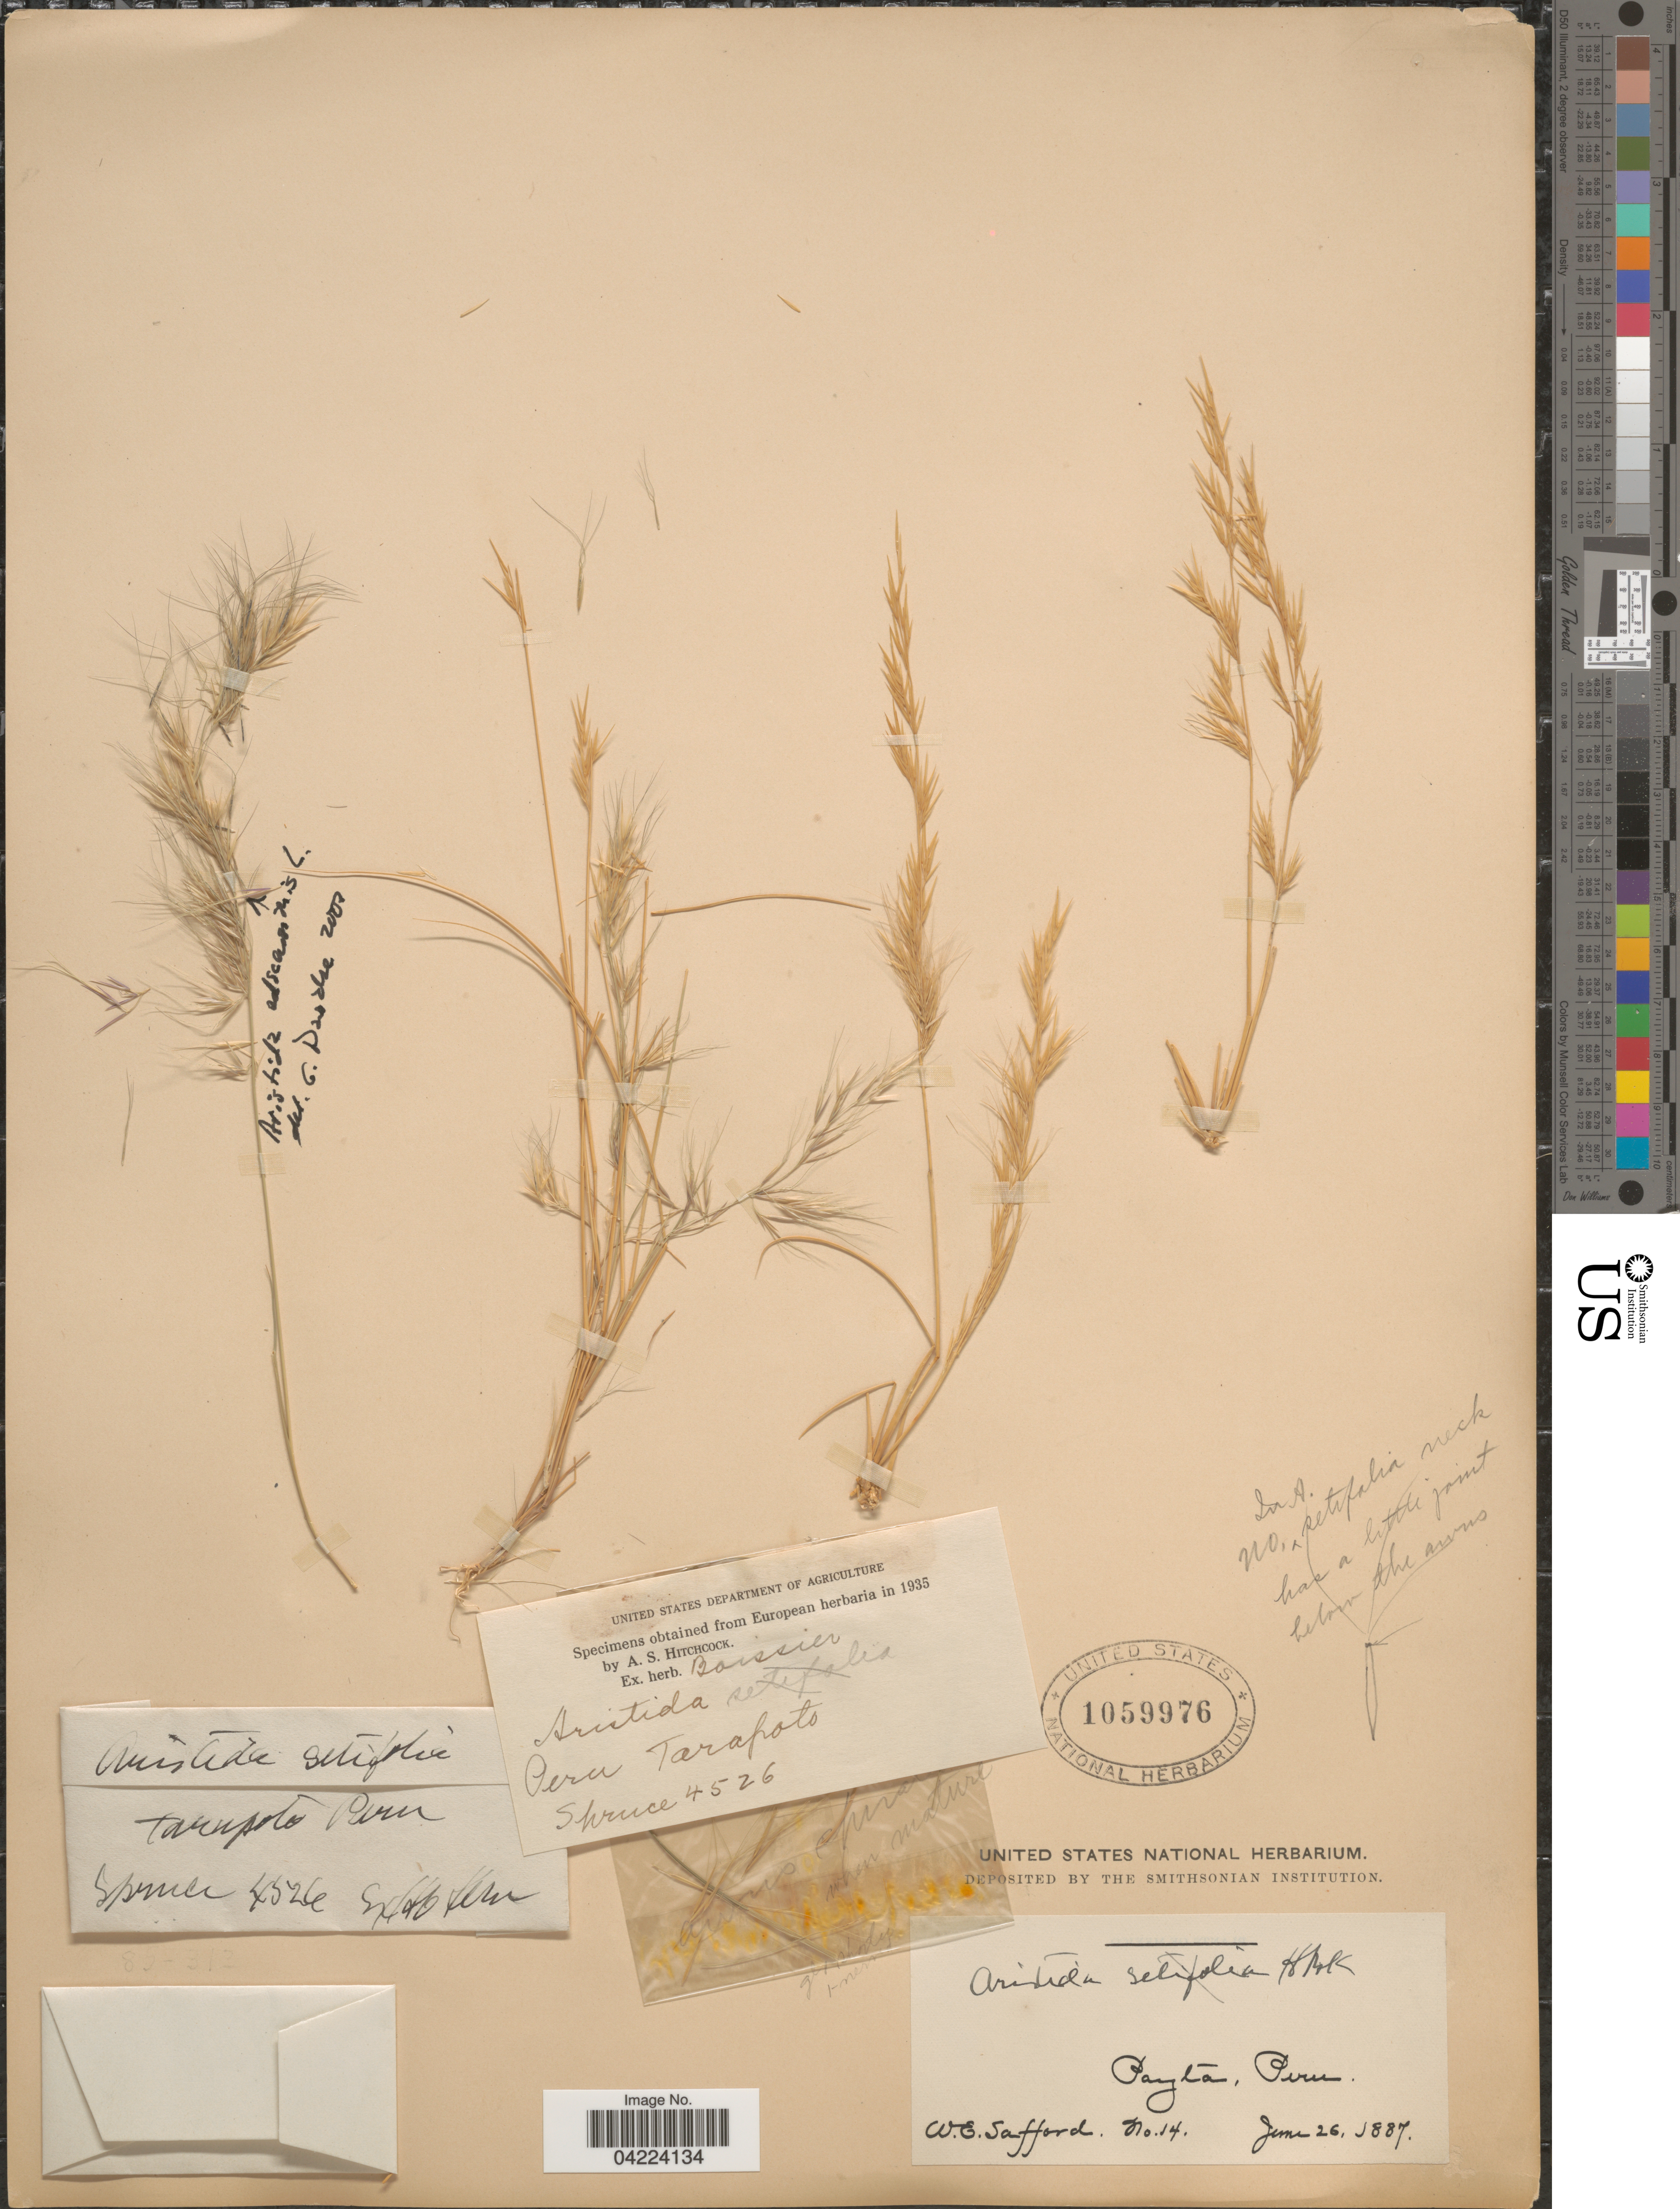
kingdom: Plantae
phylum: Tracheophyta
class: Liliopsida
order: Poales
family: Poaceae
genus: Aristida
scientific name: Aristida adscensionis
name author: L.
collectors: W. E. Safford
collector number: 14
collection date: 1887-06-26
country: Peru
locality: Payta.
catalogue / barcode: US 1059976